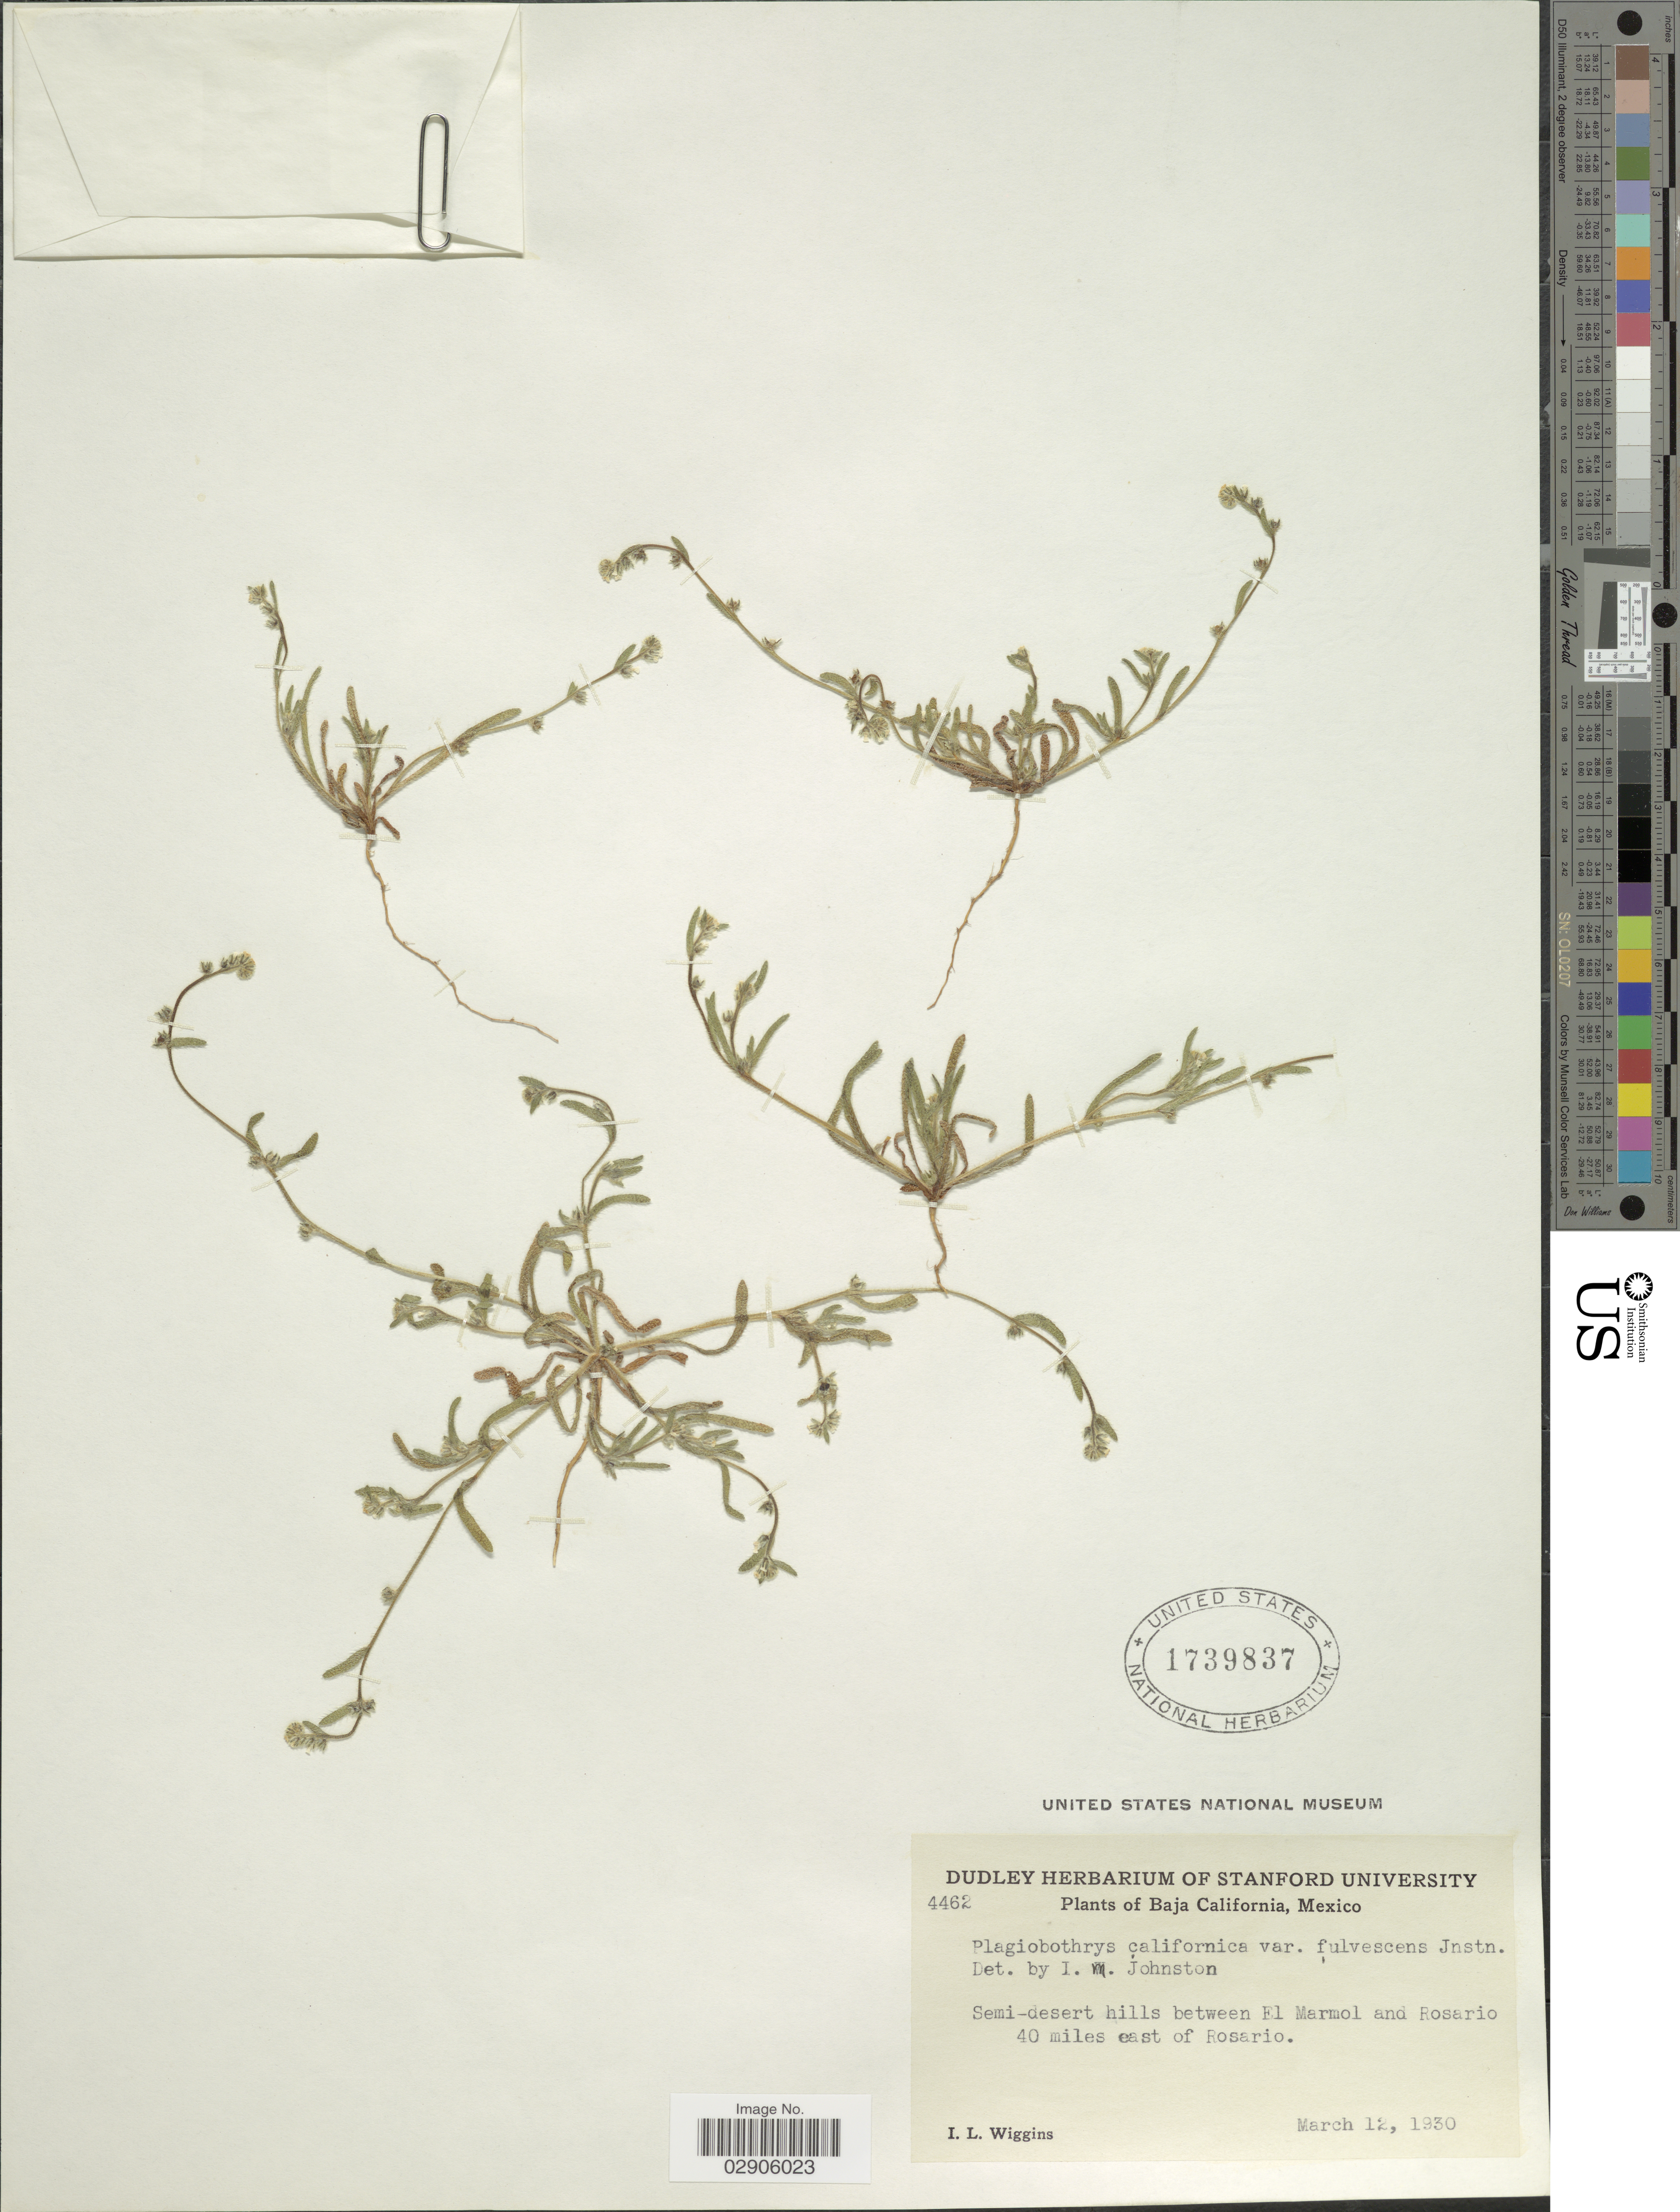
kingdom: Plantae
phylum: Tracheophyta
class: Magnoliopsida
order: Boraginales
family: Boraginaceae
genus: Plagiobothrys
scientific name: Plagiobothrys californicus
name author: (A. Gray) Greene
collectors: I. L. Wiggins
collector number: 4462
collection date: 1930-03-12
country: Mexico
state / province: Baja California Norte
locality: Semi-desert hills between El Marmol and Rosario 40 miles east of Rosario.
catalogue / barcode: US 1739837